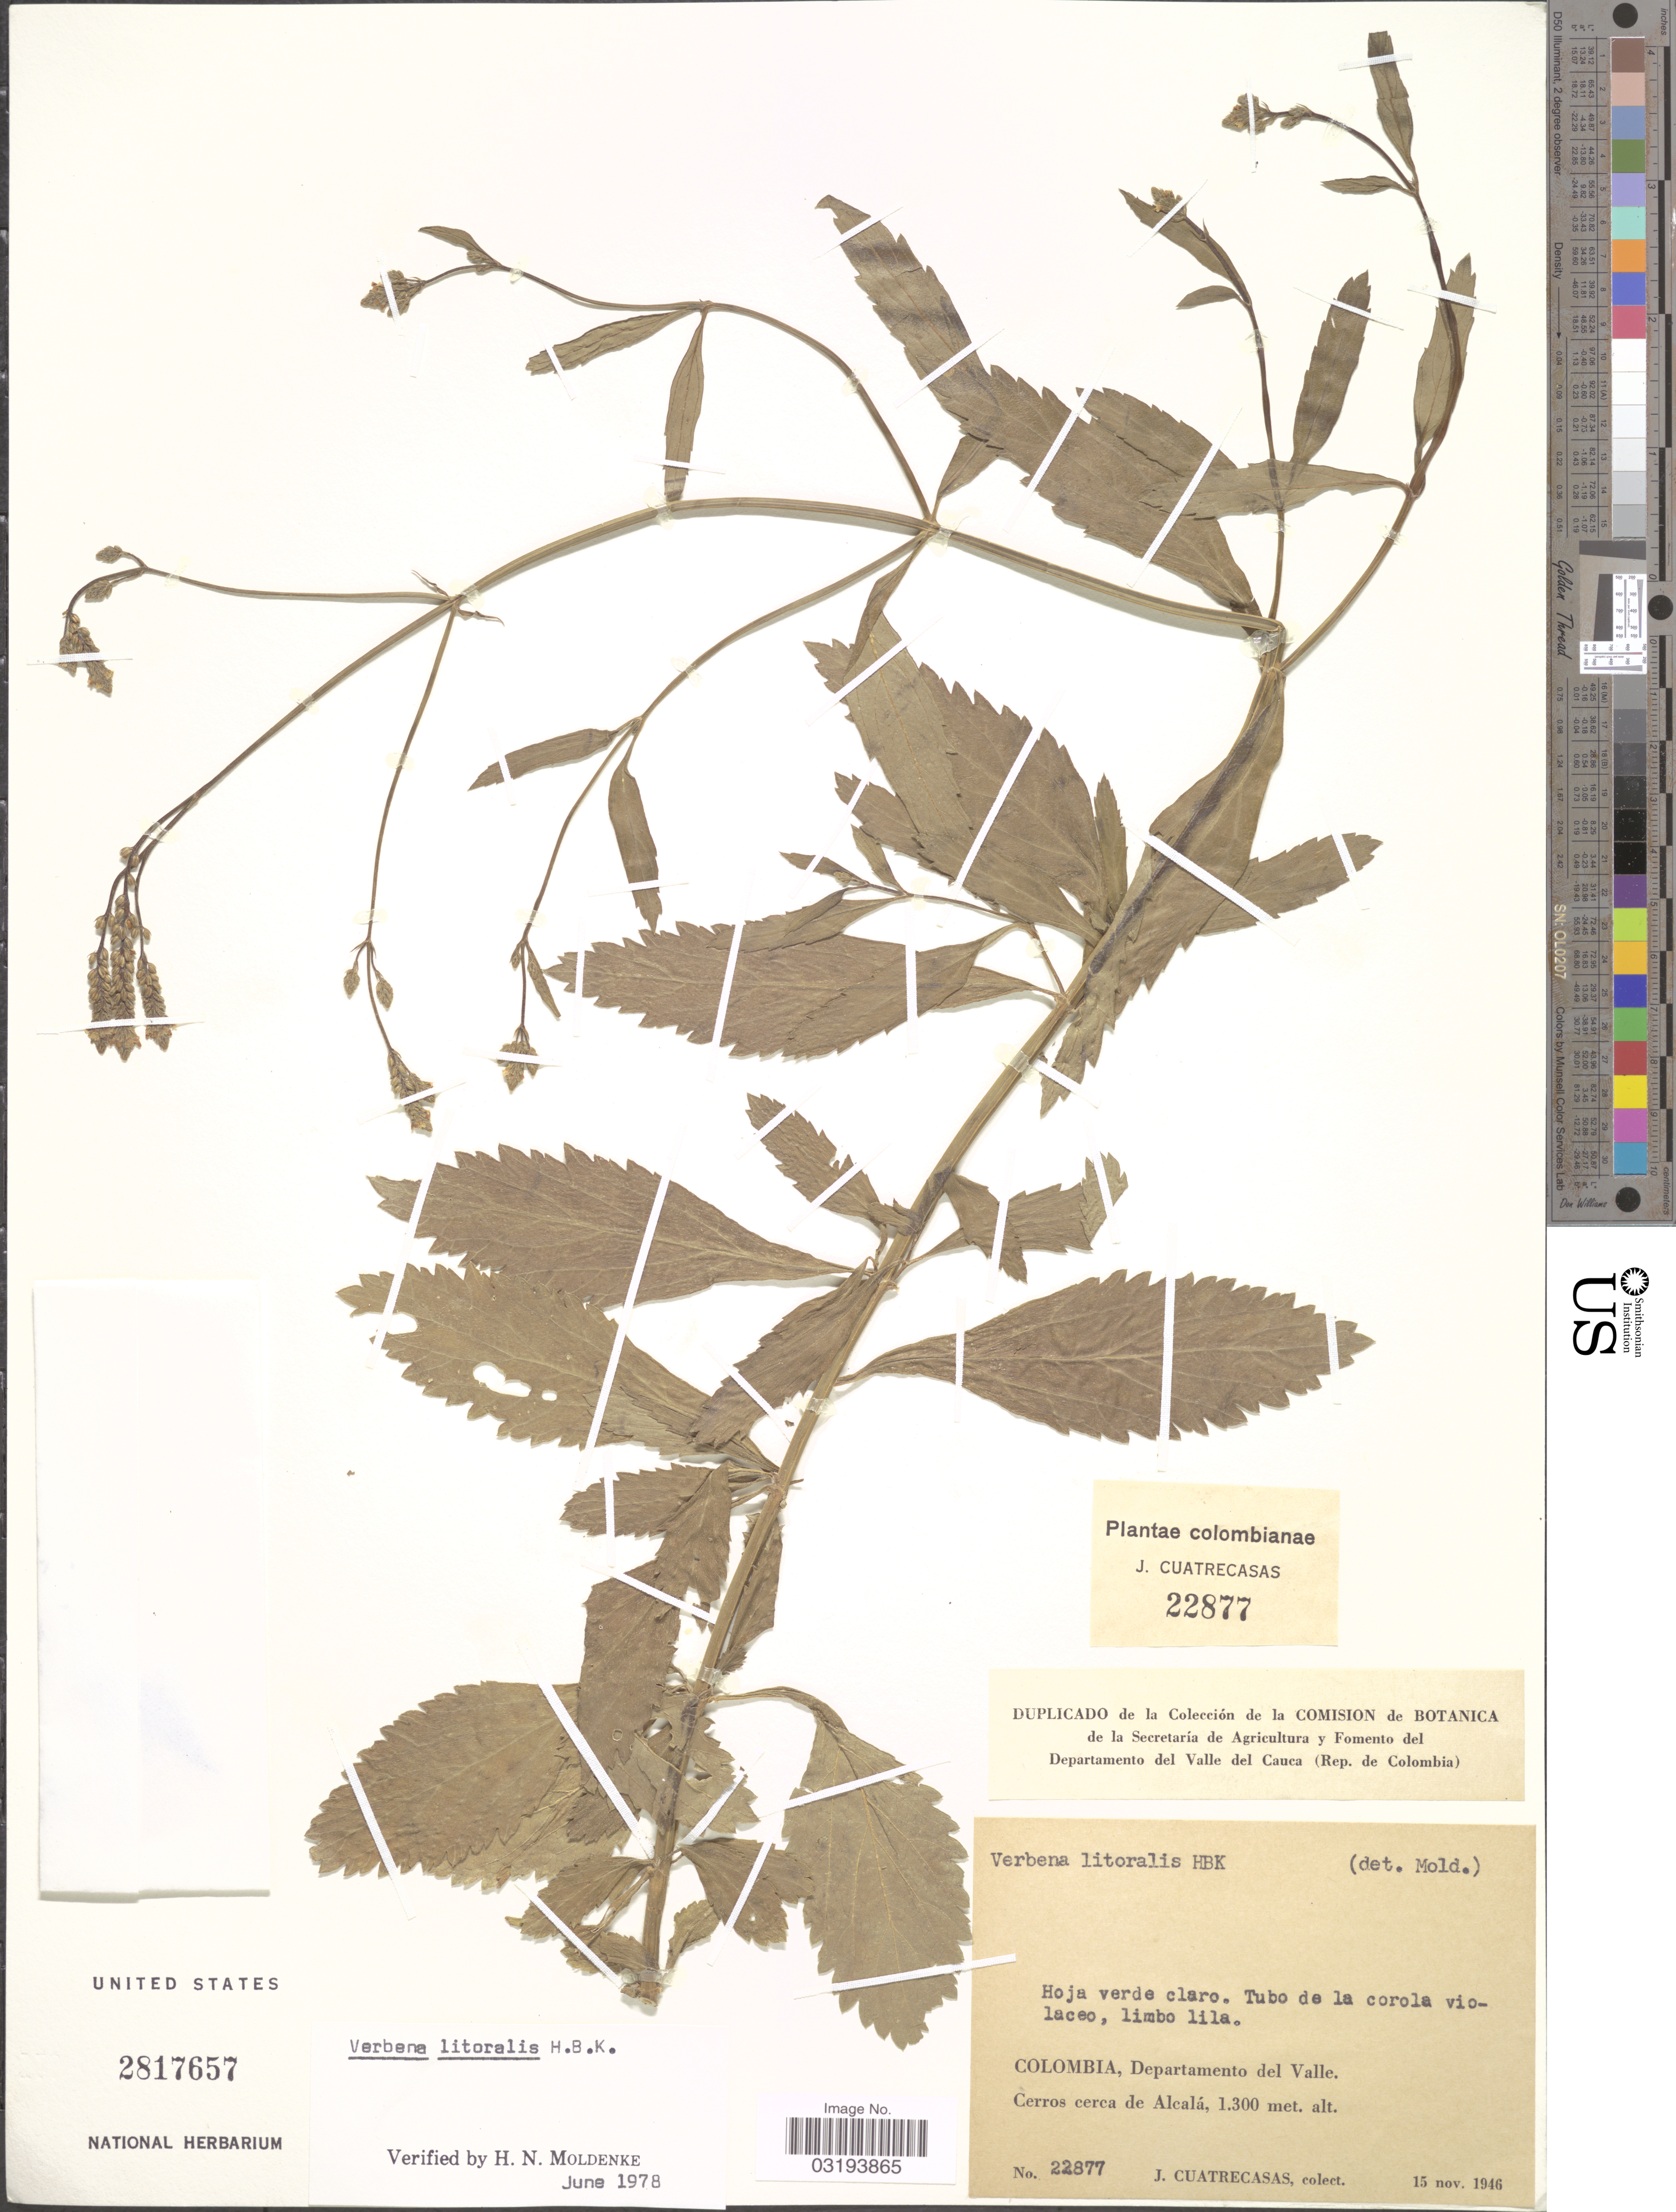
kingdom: Plantae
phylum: Tracheophyta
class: Magnoliopsida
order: Lamiales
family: Verbenaceae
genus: Verbena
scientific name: Verbena litoralis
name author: Kunth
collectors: J. Cuatrecasas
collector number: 22877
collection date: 1946-11-15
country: Colombia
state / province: Valle del Cauca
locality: Departamento del Valle. Cerros cerca de Alcalá.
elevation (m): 1300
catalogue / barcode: US 2817657